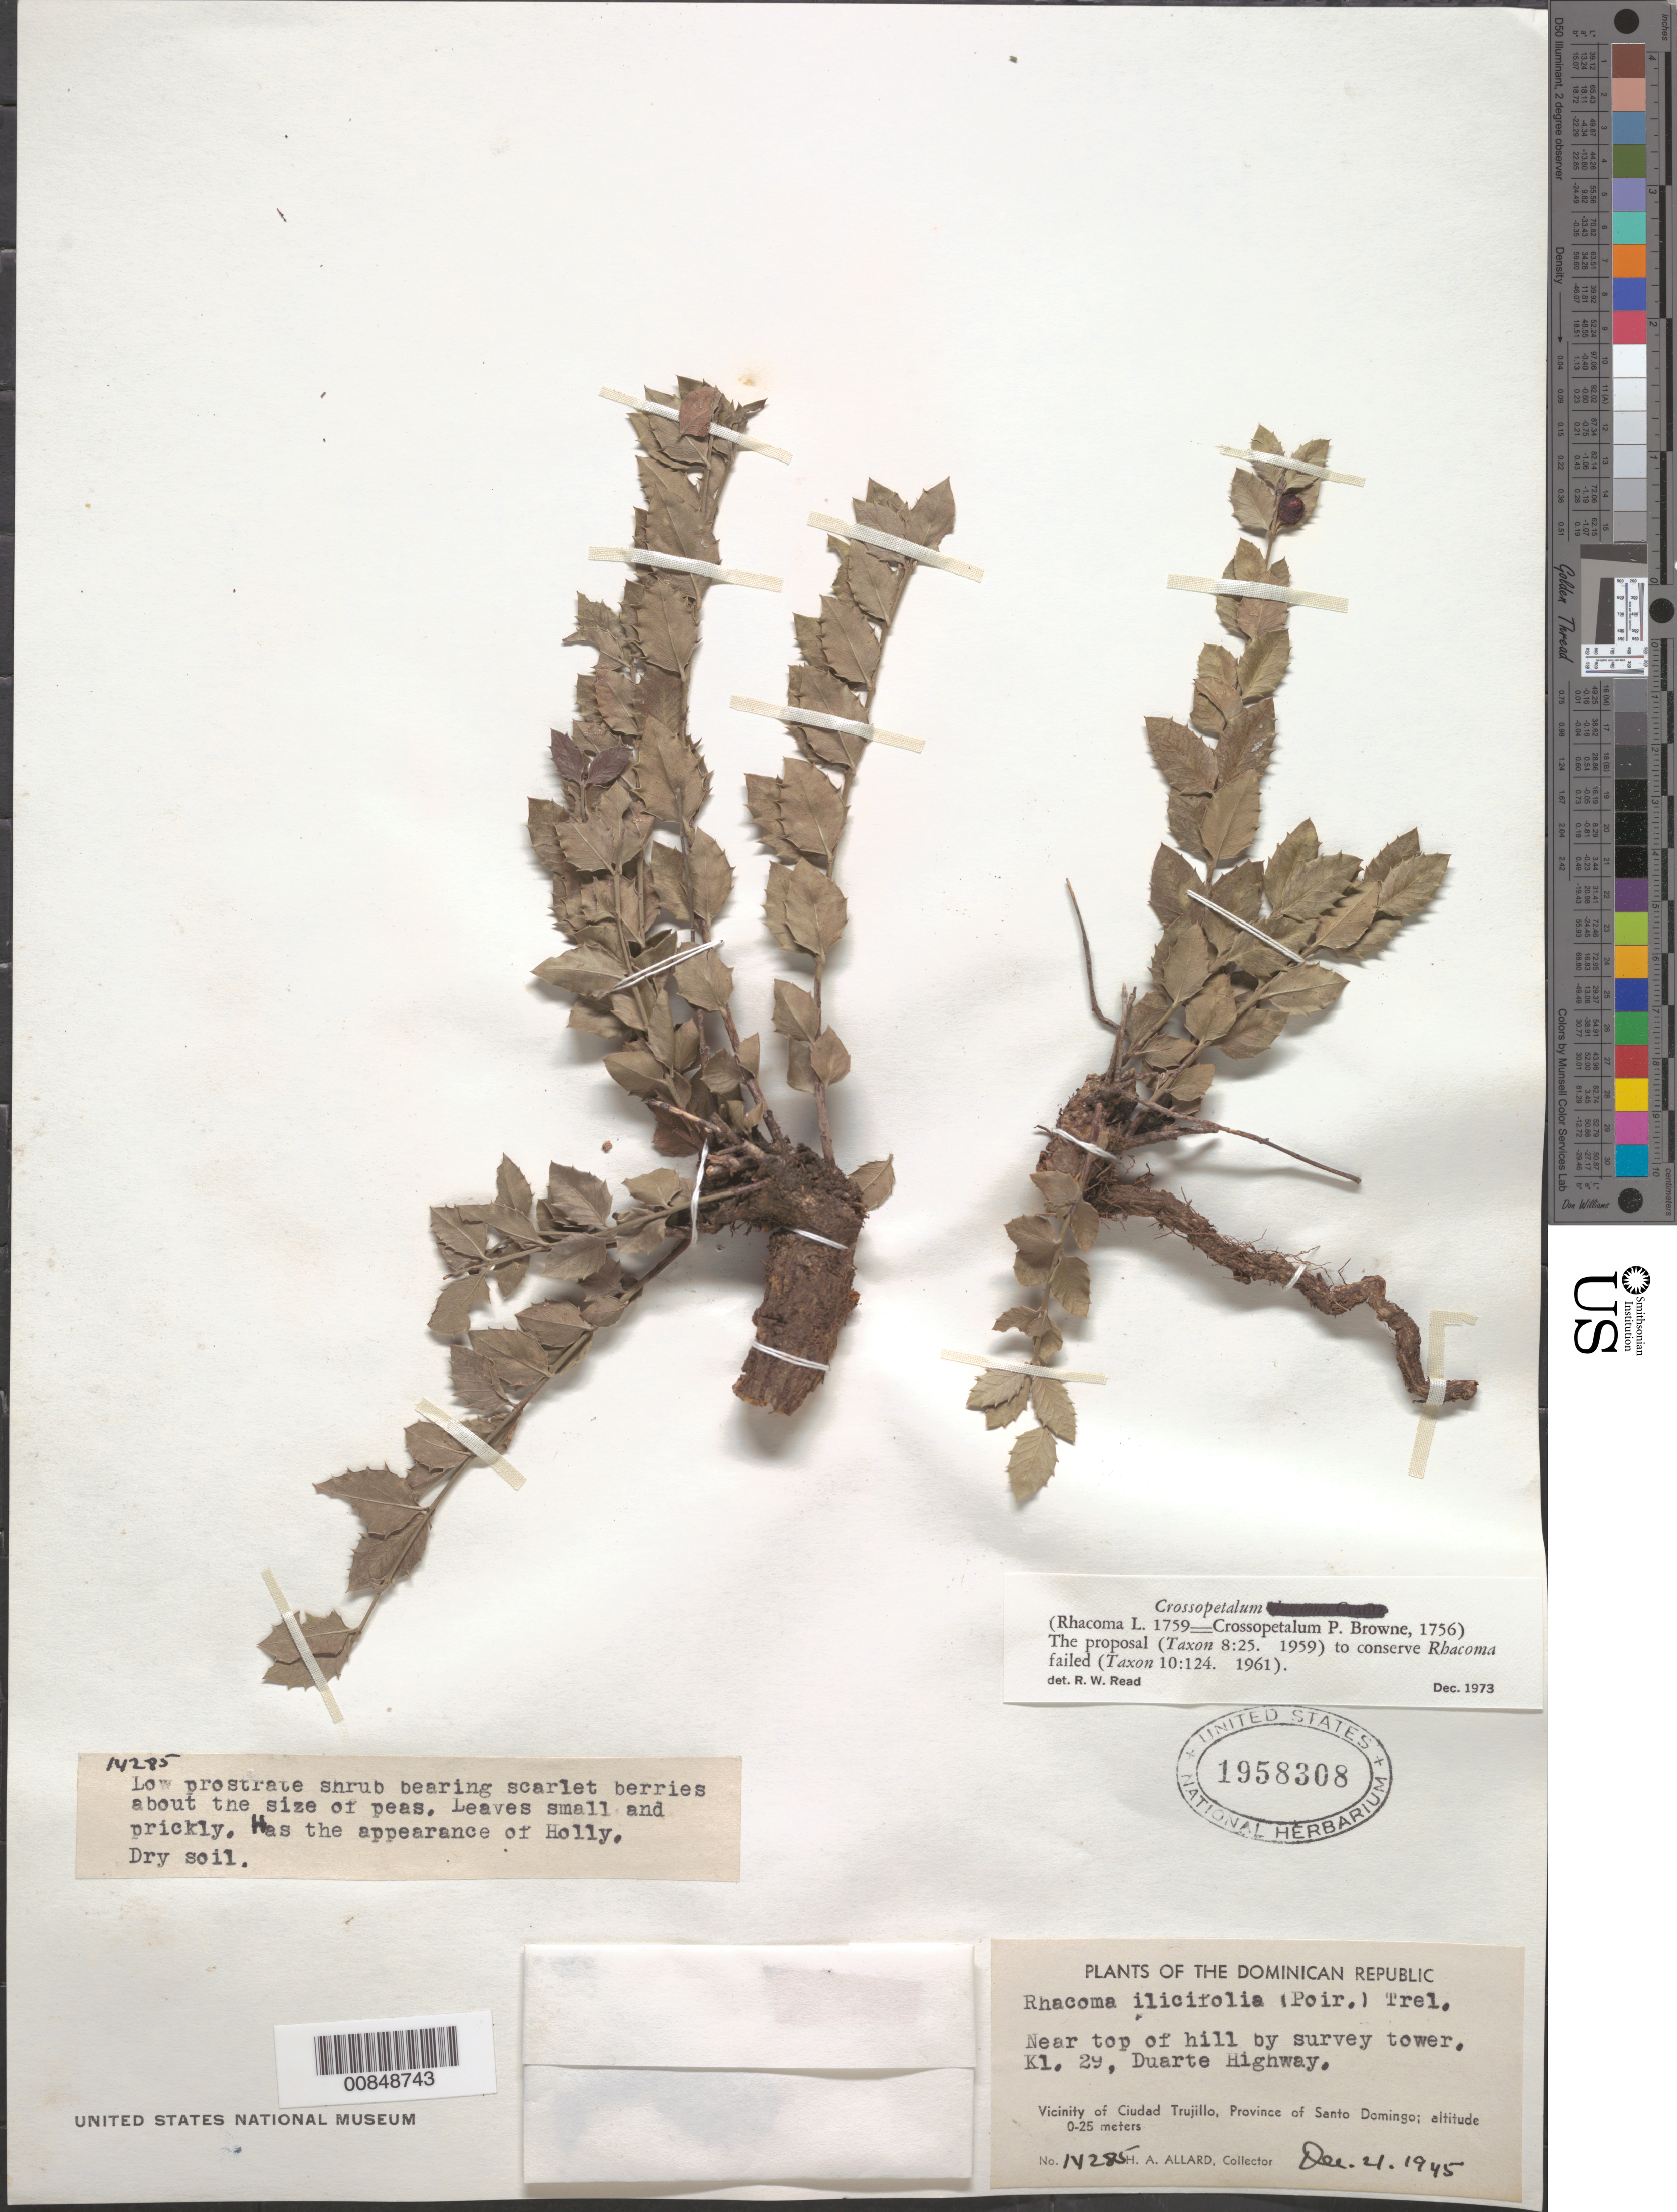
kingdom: Plantae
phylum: Tracheophyta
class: Magnoliopsida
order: Celastrales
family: Celastraceae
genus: Crossopetalum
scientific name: Crossopetalum ilicifolium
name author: (Poir.) Kuntze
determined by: Read, Robert W., (US), NMNH (UNITED STATES)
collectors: H. A. Allard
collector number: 14285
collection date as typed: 21 Dec 1945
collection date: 1945-12-21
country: Dominican Republic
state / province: Distrito Nacional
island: Hispaniola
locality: Vicinity of Santo Domingo City, near top of hill by survey tower, Kl. 29, Duarte Highway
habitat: Dry soil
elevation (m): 0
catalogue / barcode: US 1958308